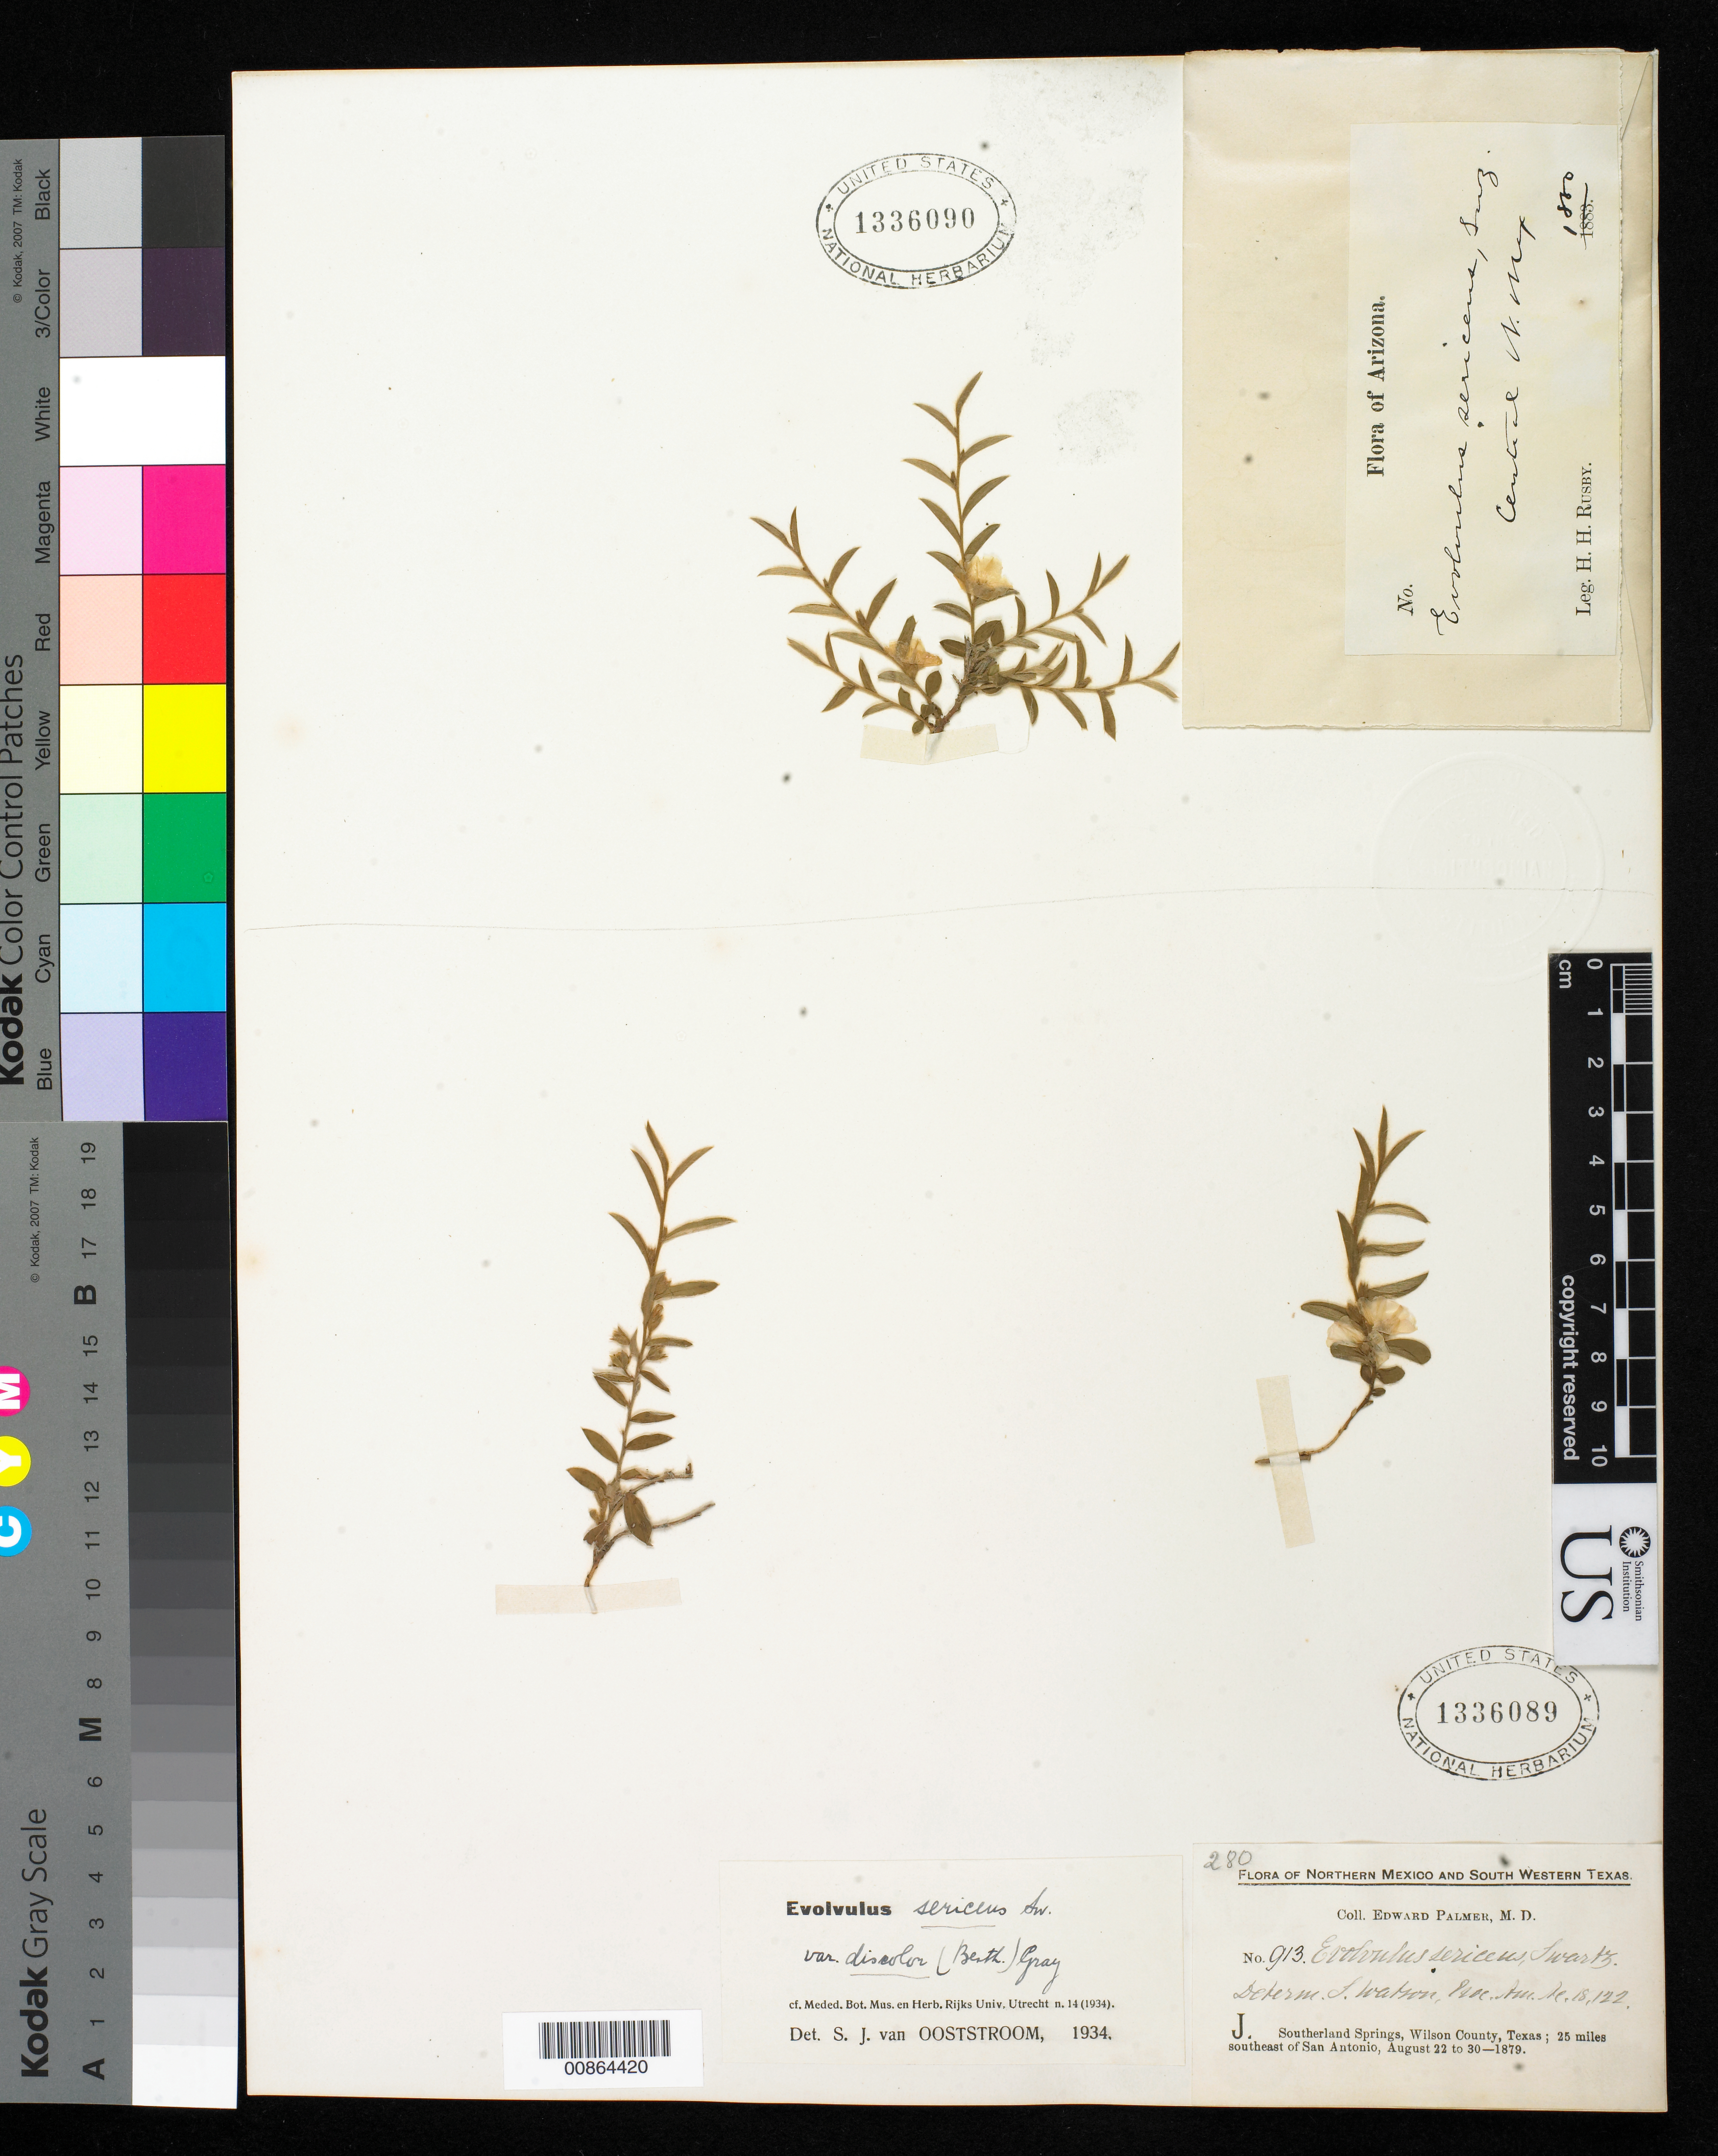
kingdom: Plantae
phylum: Tracheophyta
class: Magnoliopsida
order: Solanales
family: Convolvulaceae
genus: Evolvulus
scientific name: Evolvulus sericeus var. cymosus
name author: R.T. Harms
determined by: Harms, R. T.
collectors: H. H. Rusby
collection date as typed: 1880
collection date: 1880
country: United States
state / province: New Mexico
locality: Central New Mexico.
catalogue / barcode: US 1336090-2